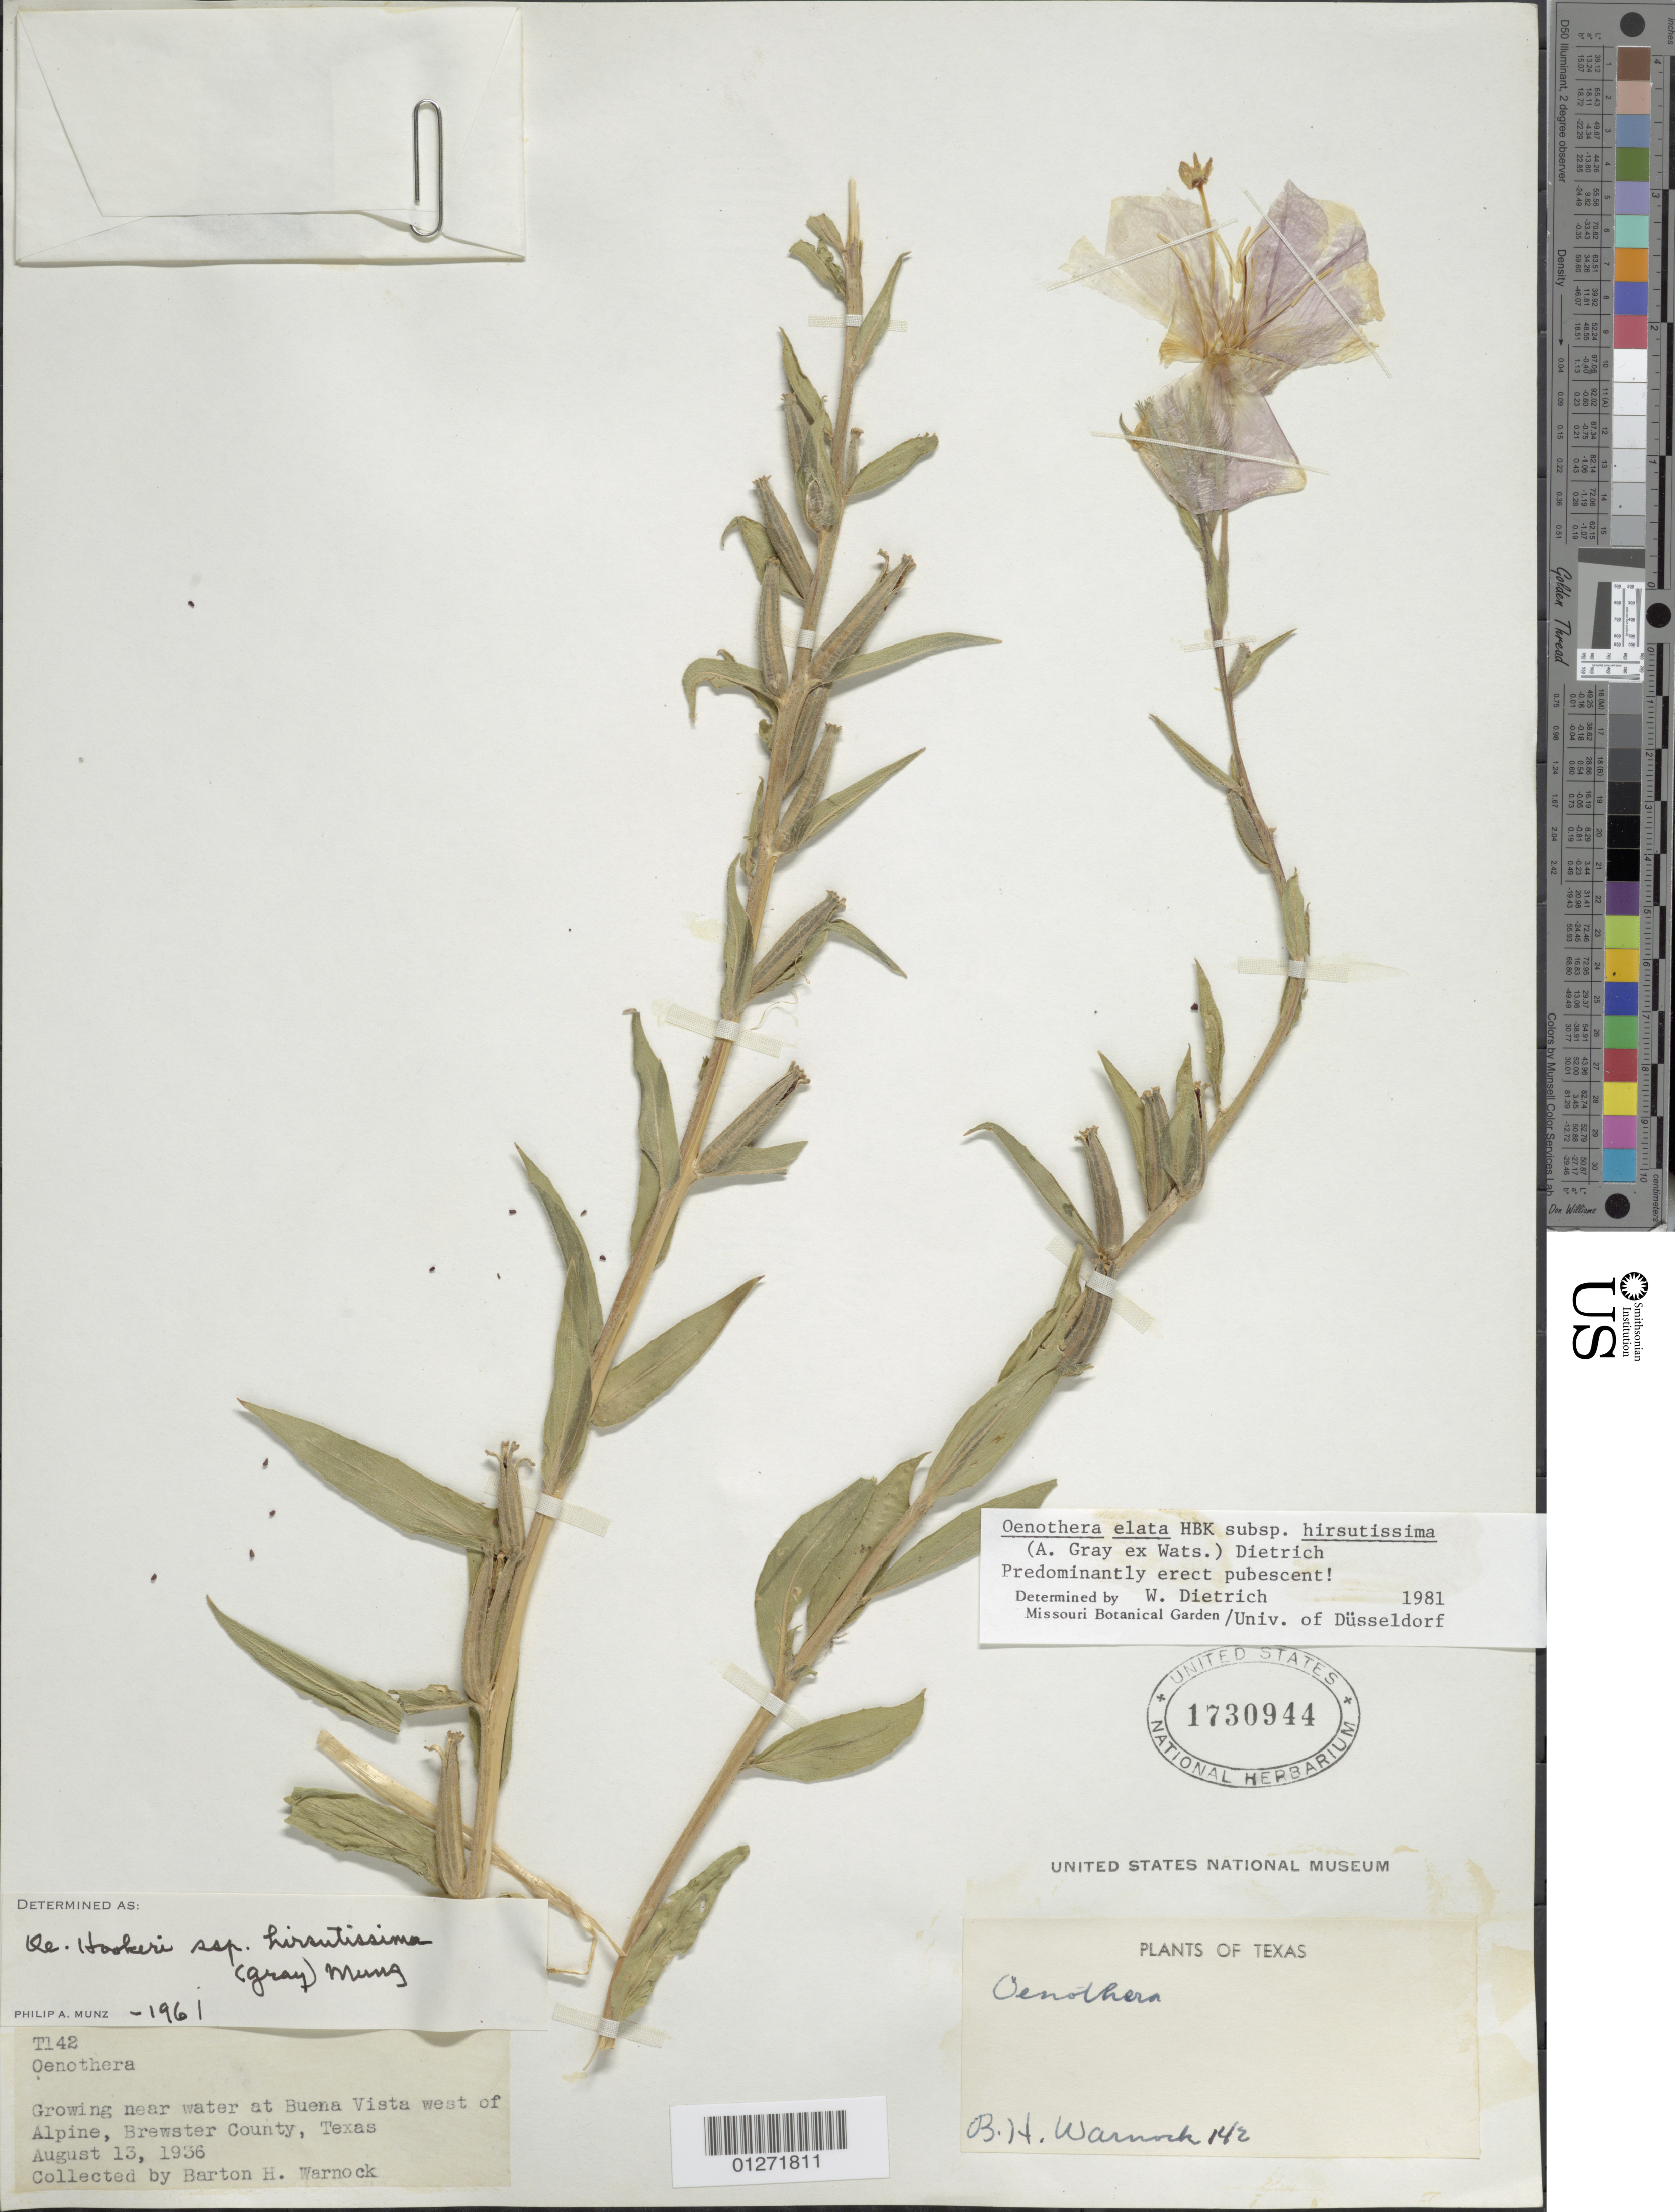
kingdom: Plantae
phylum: Tracheophyta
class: Magnoliopsida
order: Myrtales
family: Onagraceae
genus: Oenothera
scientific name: Oenothera elata subsp. hirsutissima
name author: (A. Gray ex S. Watson) W. Dietr.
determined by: Dietrich, W.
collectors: B. H. Warnock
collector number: T142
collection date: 1936-08-13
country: United States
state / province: Texas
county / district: Brewster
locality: Buena Vista W of Alpine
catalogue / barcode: US 1730944